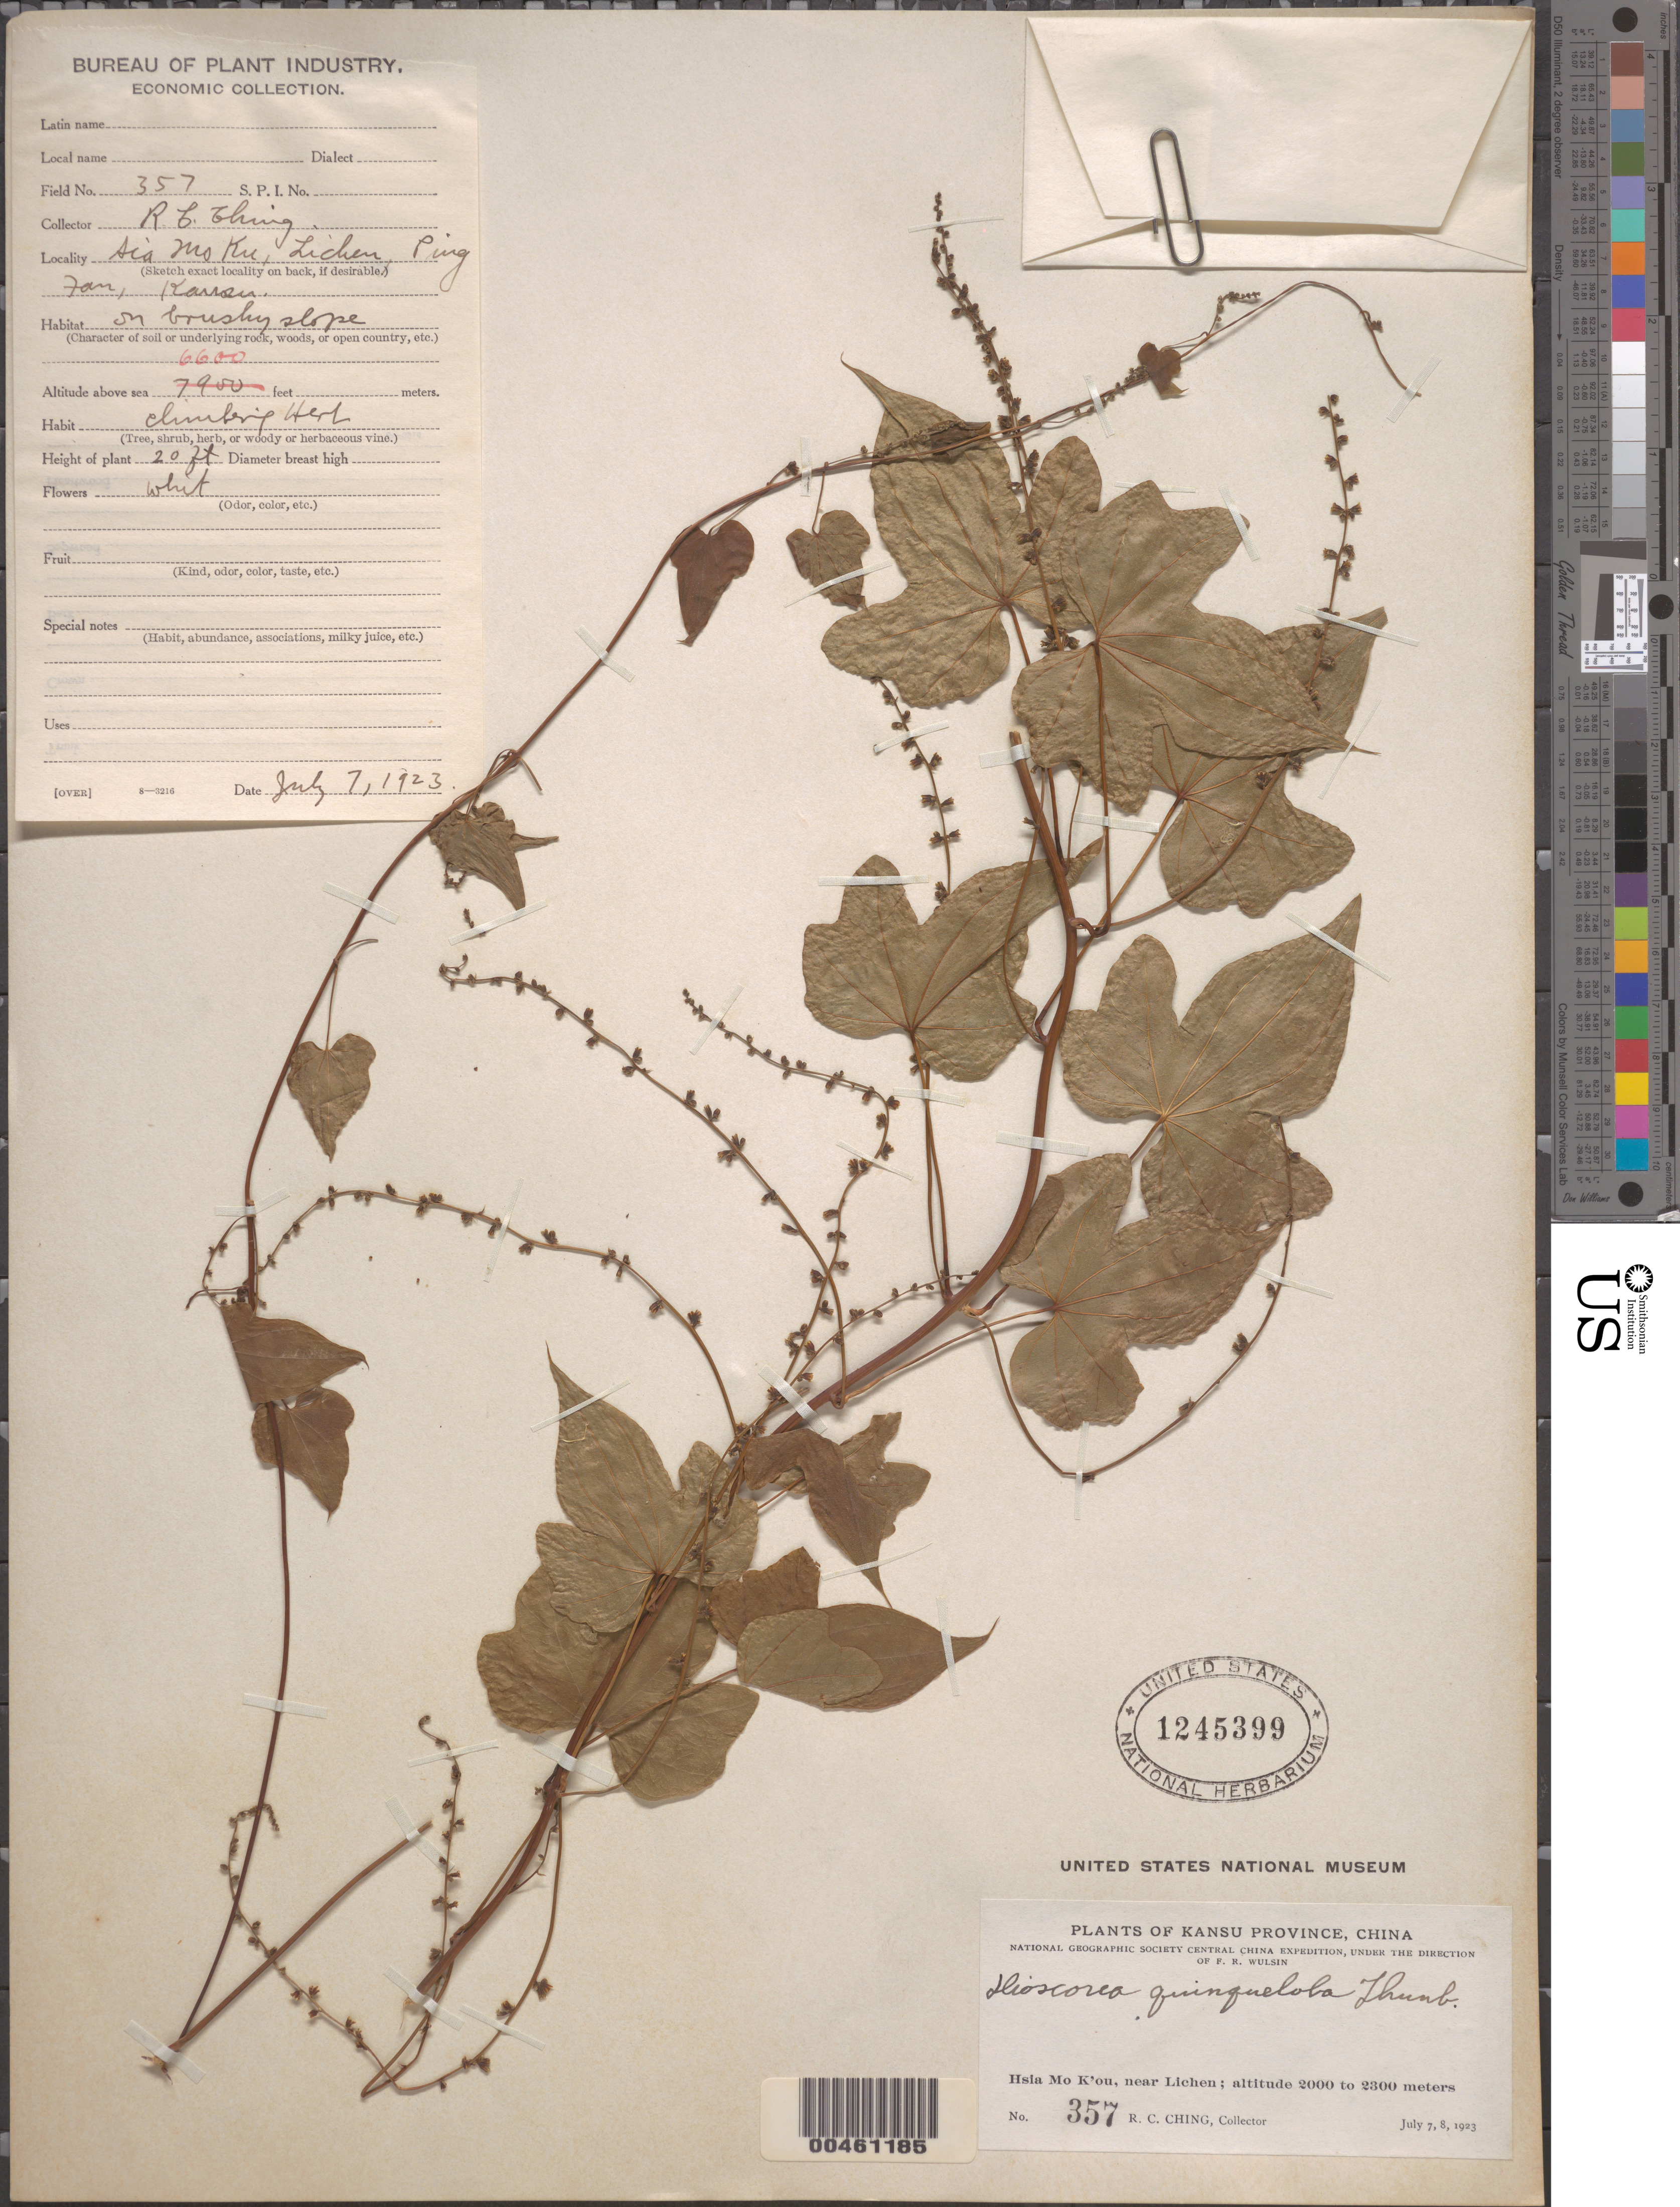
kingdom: Plantae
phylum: Tracheophyta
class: Liliopsida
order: Dioscoreales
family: Dioscoreaceae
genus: Dioscorea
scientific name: Dioscorea quinqueloba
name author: Thunb.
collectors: R. C. Ching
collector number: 357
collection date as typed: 07 Jul 1923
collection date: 1923-07-07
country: China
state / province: Gansu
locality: Hsia Mo K'ou, (Lichen District)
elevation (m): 2000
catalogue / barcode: US 1245399